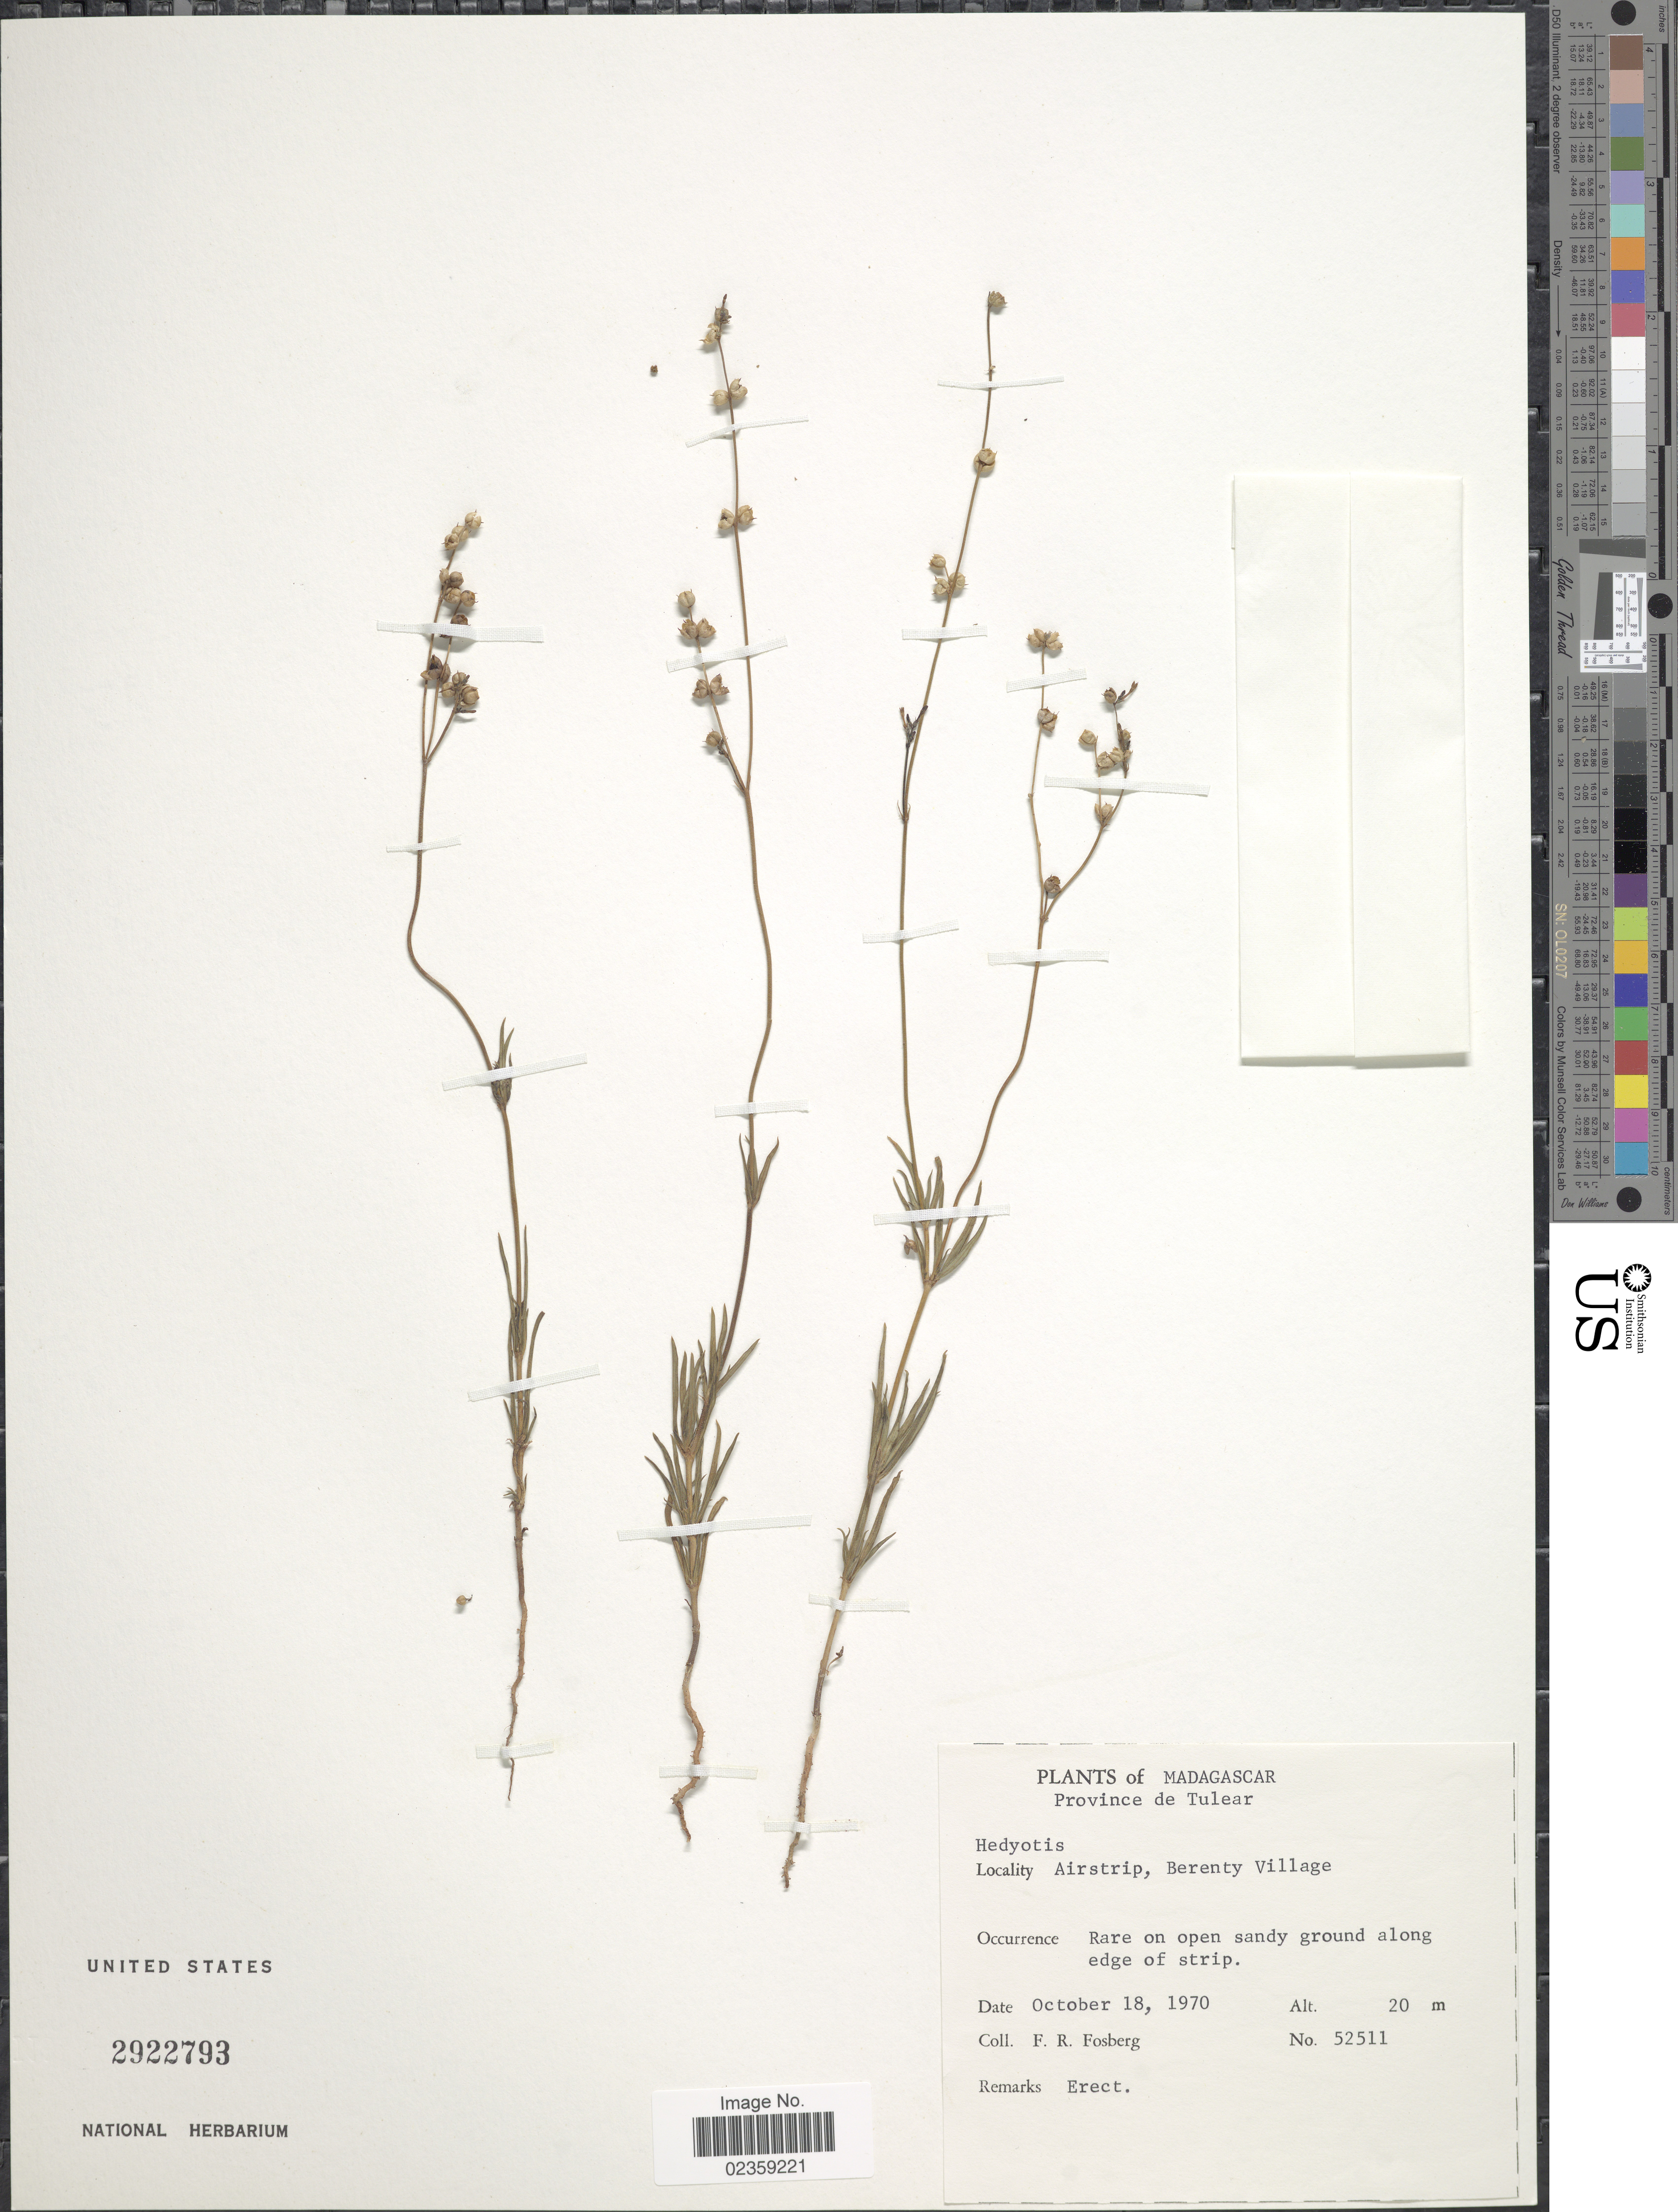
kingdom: Plantae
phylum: Tracheophyta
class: Magnoliopsida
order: Gentianales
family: Rubiaceae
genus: Oldenlandia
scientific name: Oldenlandia sp.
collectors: F. R. Fosberg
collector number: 52511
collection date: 1970-10-18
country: Madagascar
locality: Province de Tulear. Airstrip, Berenty Village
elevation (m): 20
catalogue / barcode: US 2922793